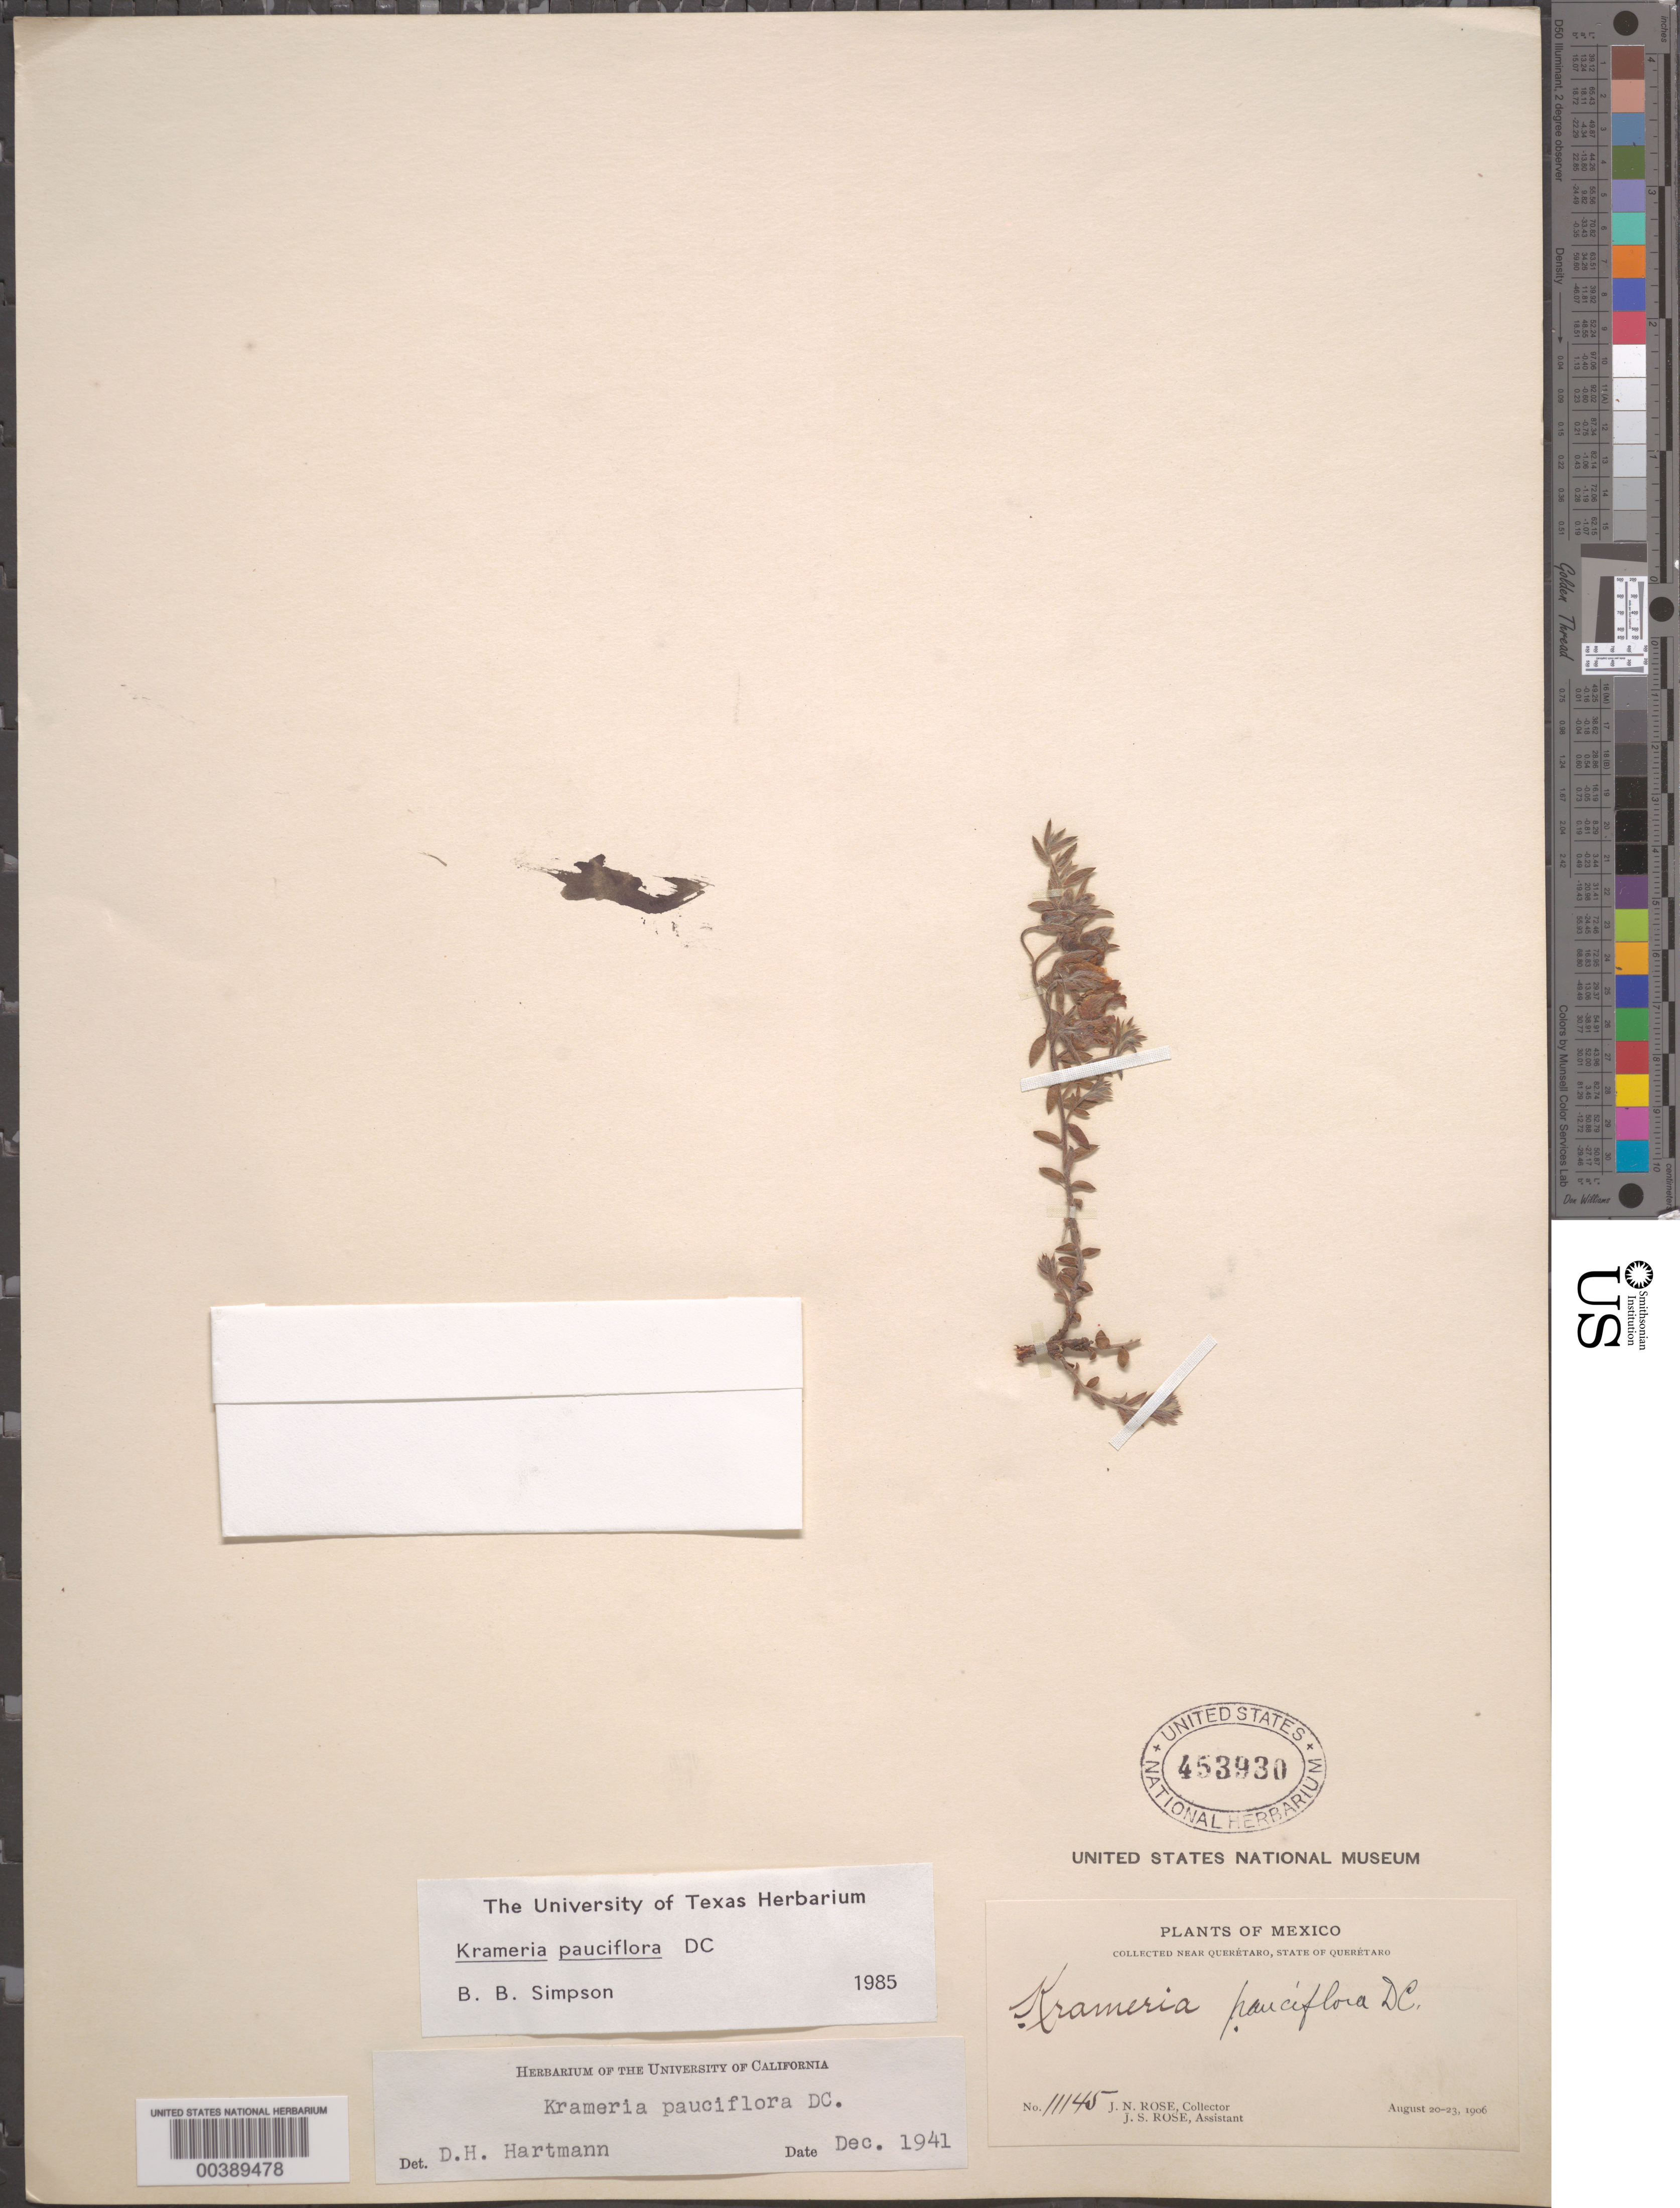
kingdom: Plantae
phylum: Tracheophyta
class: Magnoliopsida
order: Zygophyllales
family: Krameriaceae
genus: Krameria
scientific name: Krameria pauciflora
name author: DC.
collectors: J. N. Rose & J. S. Rose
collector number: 11145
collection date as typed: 20 Aug 1906 to 23 Aug 1906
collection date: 1906-08-20/1906-08-23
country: Mexico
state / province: Querétaro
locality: Near Querétaro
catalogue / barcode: US 453930